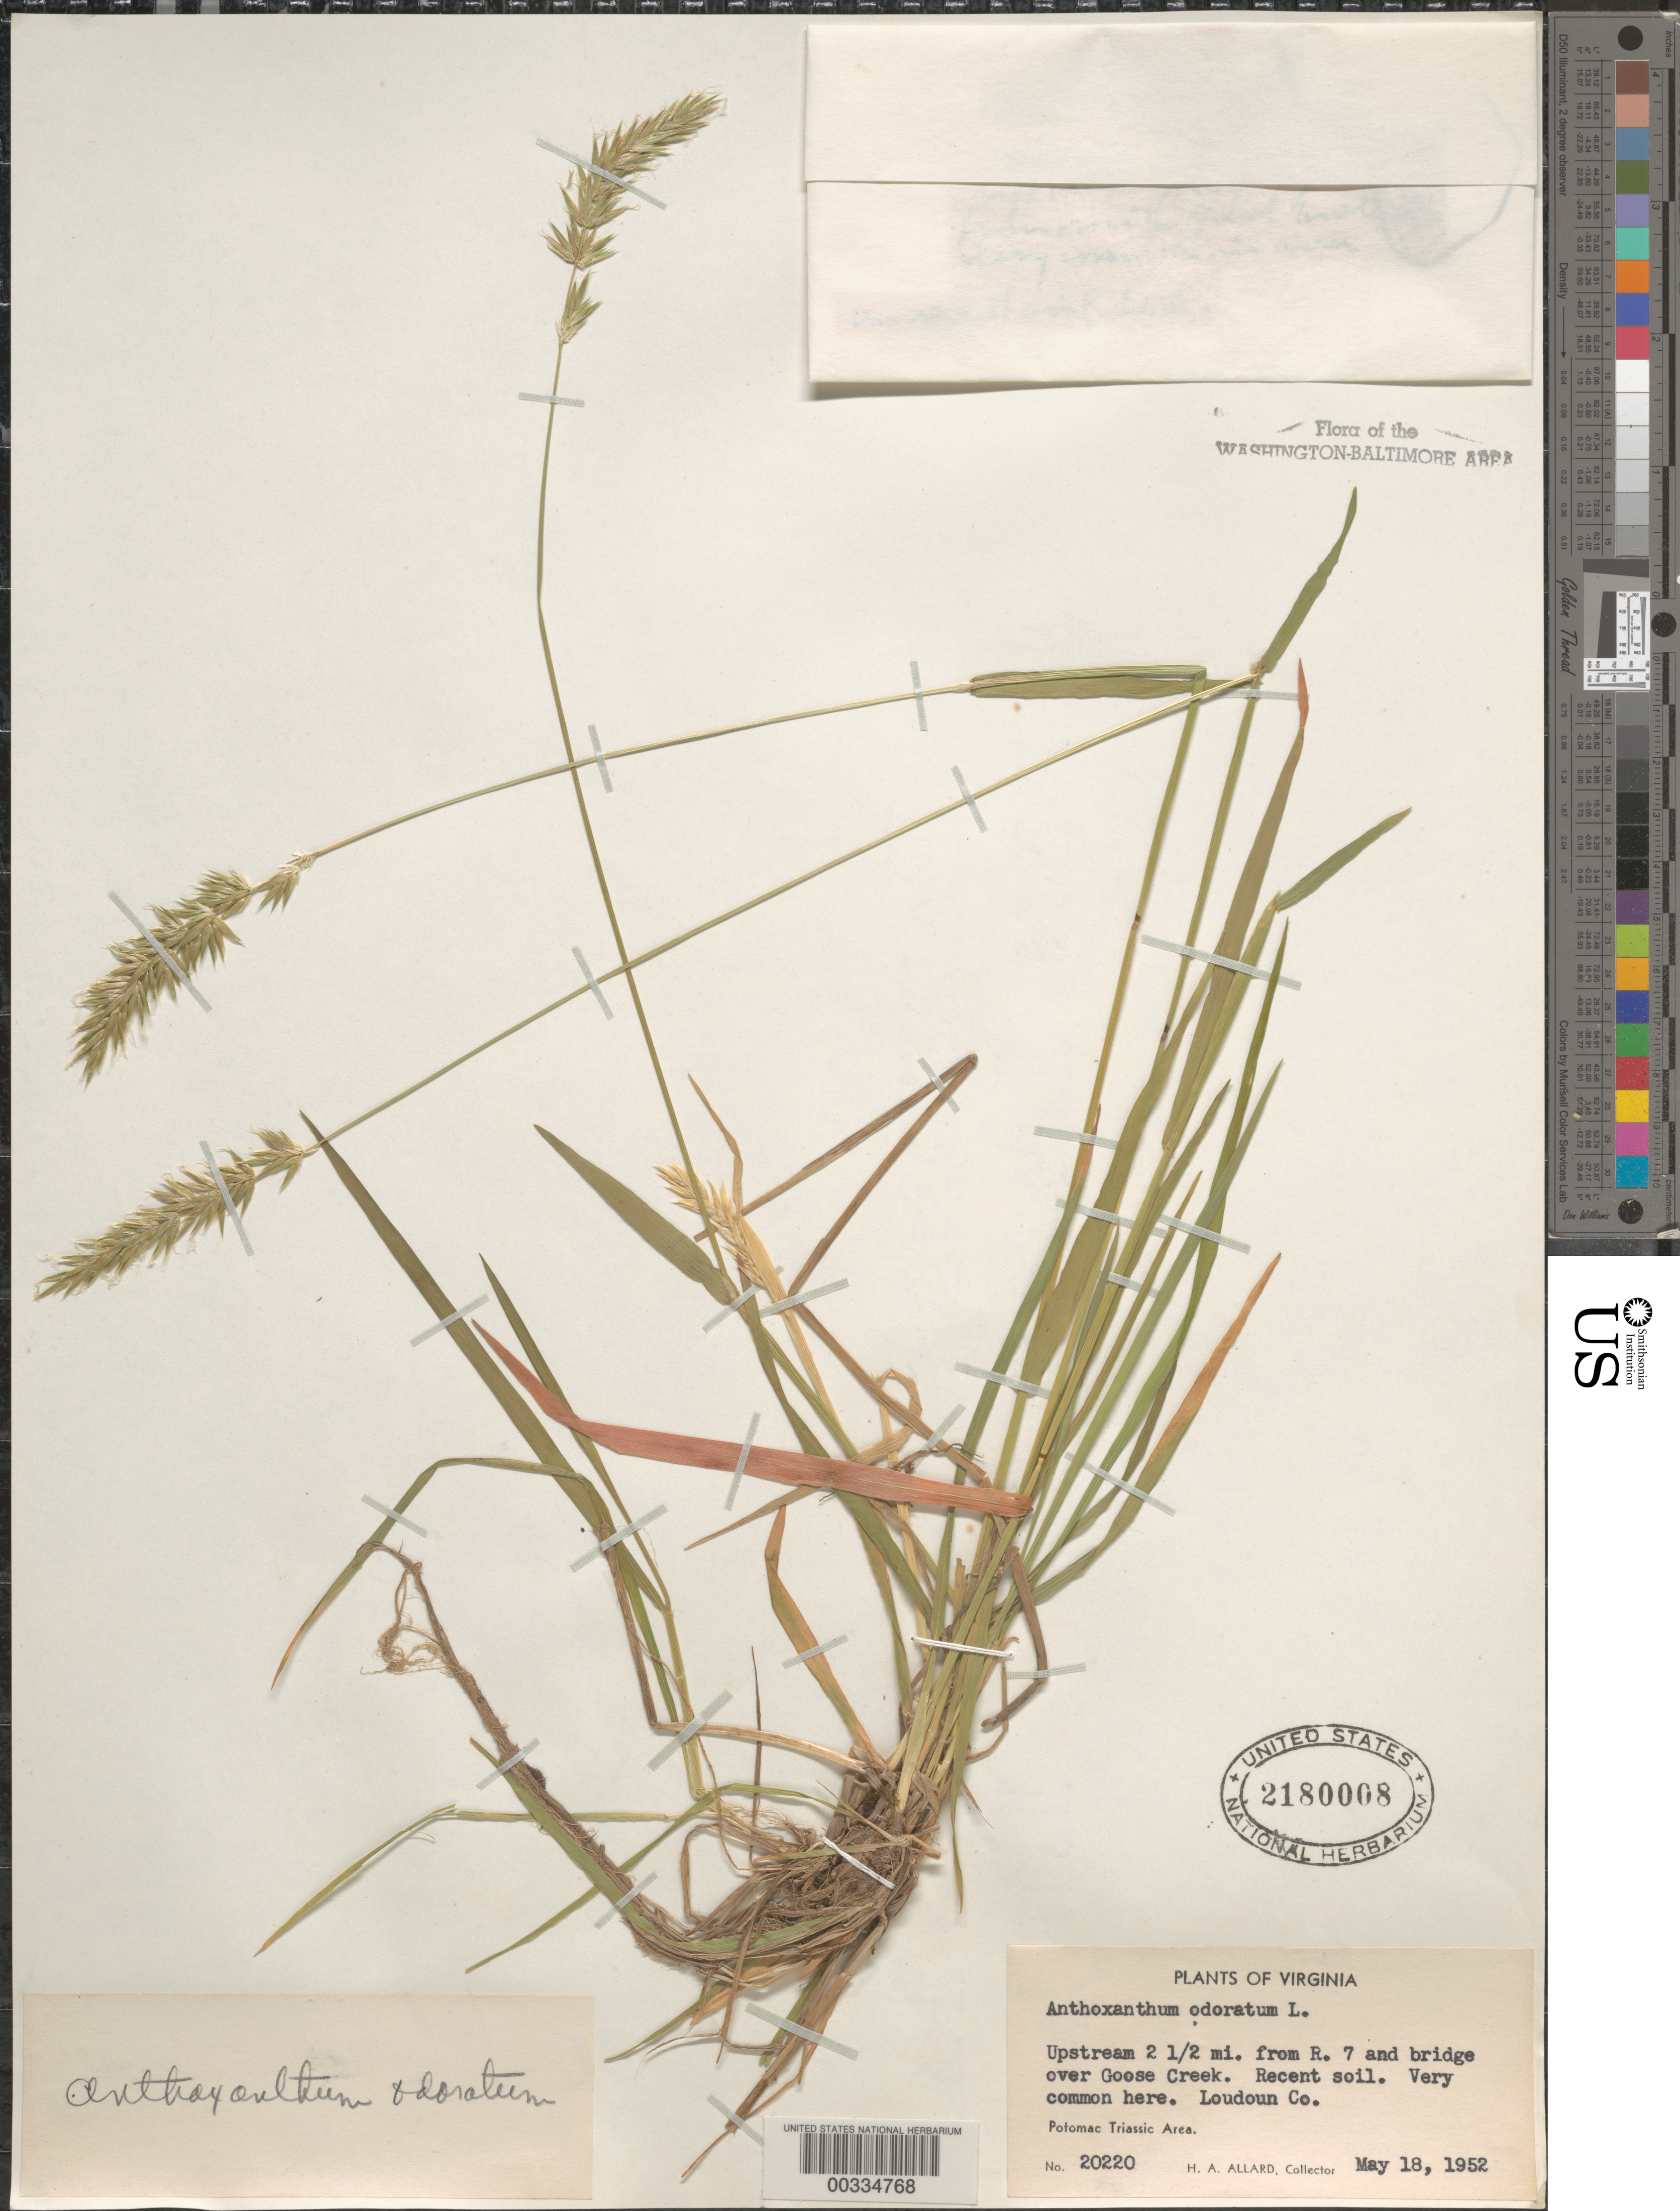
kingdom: Plantae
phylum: Tracheophyta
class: Liliopsida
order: Poales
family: Poaceae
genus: Anthoxanthum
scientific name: Anthoxanthum odoratum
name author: L.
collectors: H. A. Allard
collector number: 20220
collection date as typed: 18 May 1952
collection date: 1952-05-18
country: United States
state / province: Virginia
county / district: Loudoun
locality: Upstream from Route 7 on Goose Creek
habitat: Upstream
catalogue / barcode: US 2180008